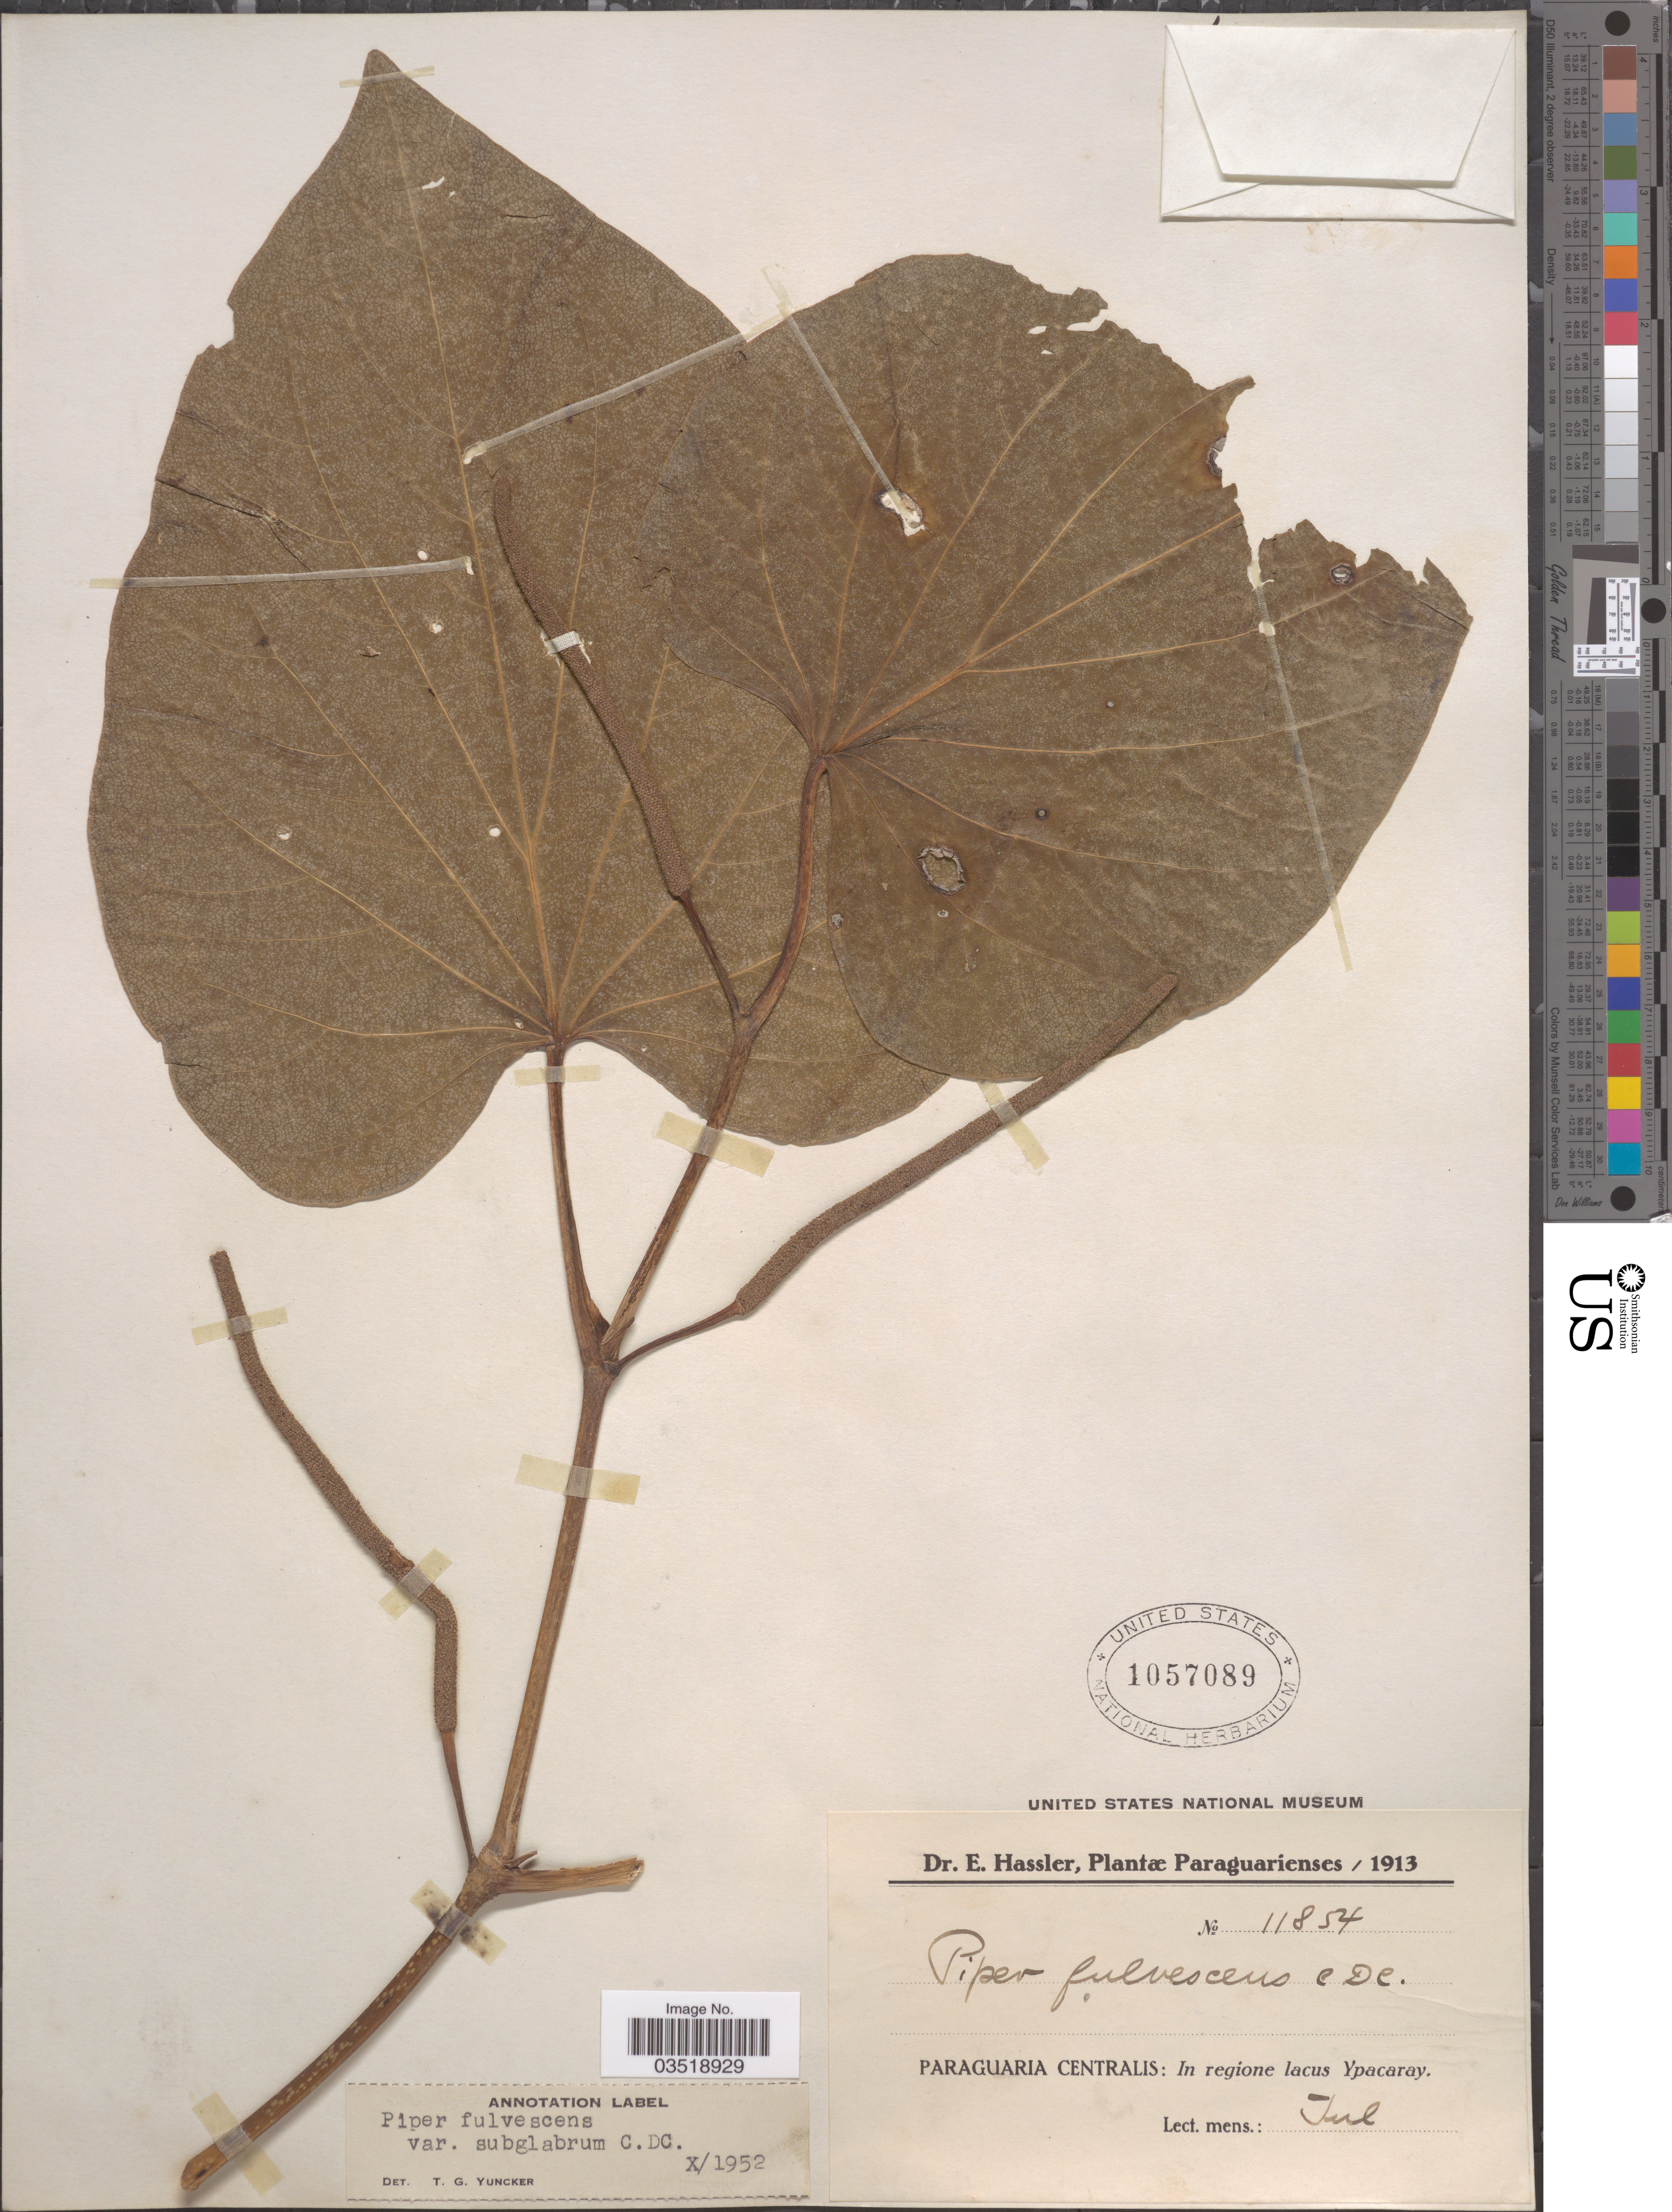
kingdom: Plantae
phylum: Tracheophyta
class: Magnoliopsida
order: Piperales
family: Piperaceae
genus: Piper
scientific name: Piper regnellii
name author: (Miq.) C. DC.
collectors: E. Hassler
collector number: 11854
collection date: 1913-07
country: Paraguay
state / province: Paraguari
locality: Paraguaria Centralis: In regione lacus Ypacaray.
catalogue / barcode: US 1057089